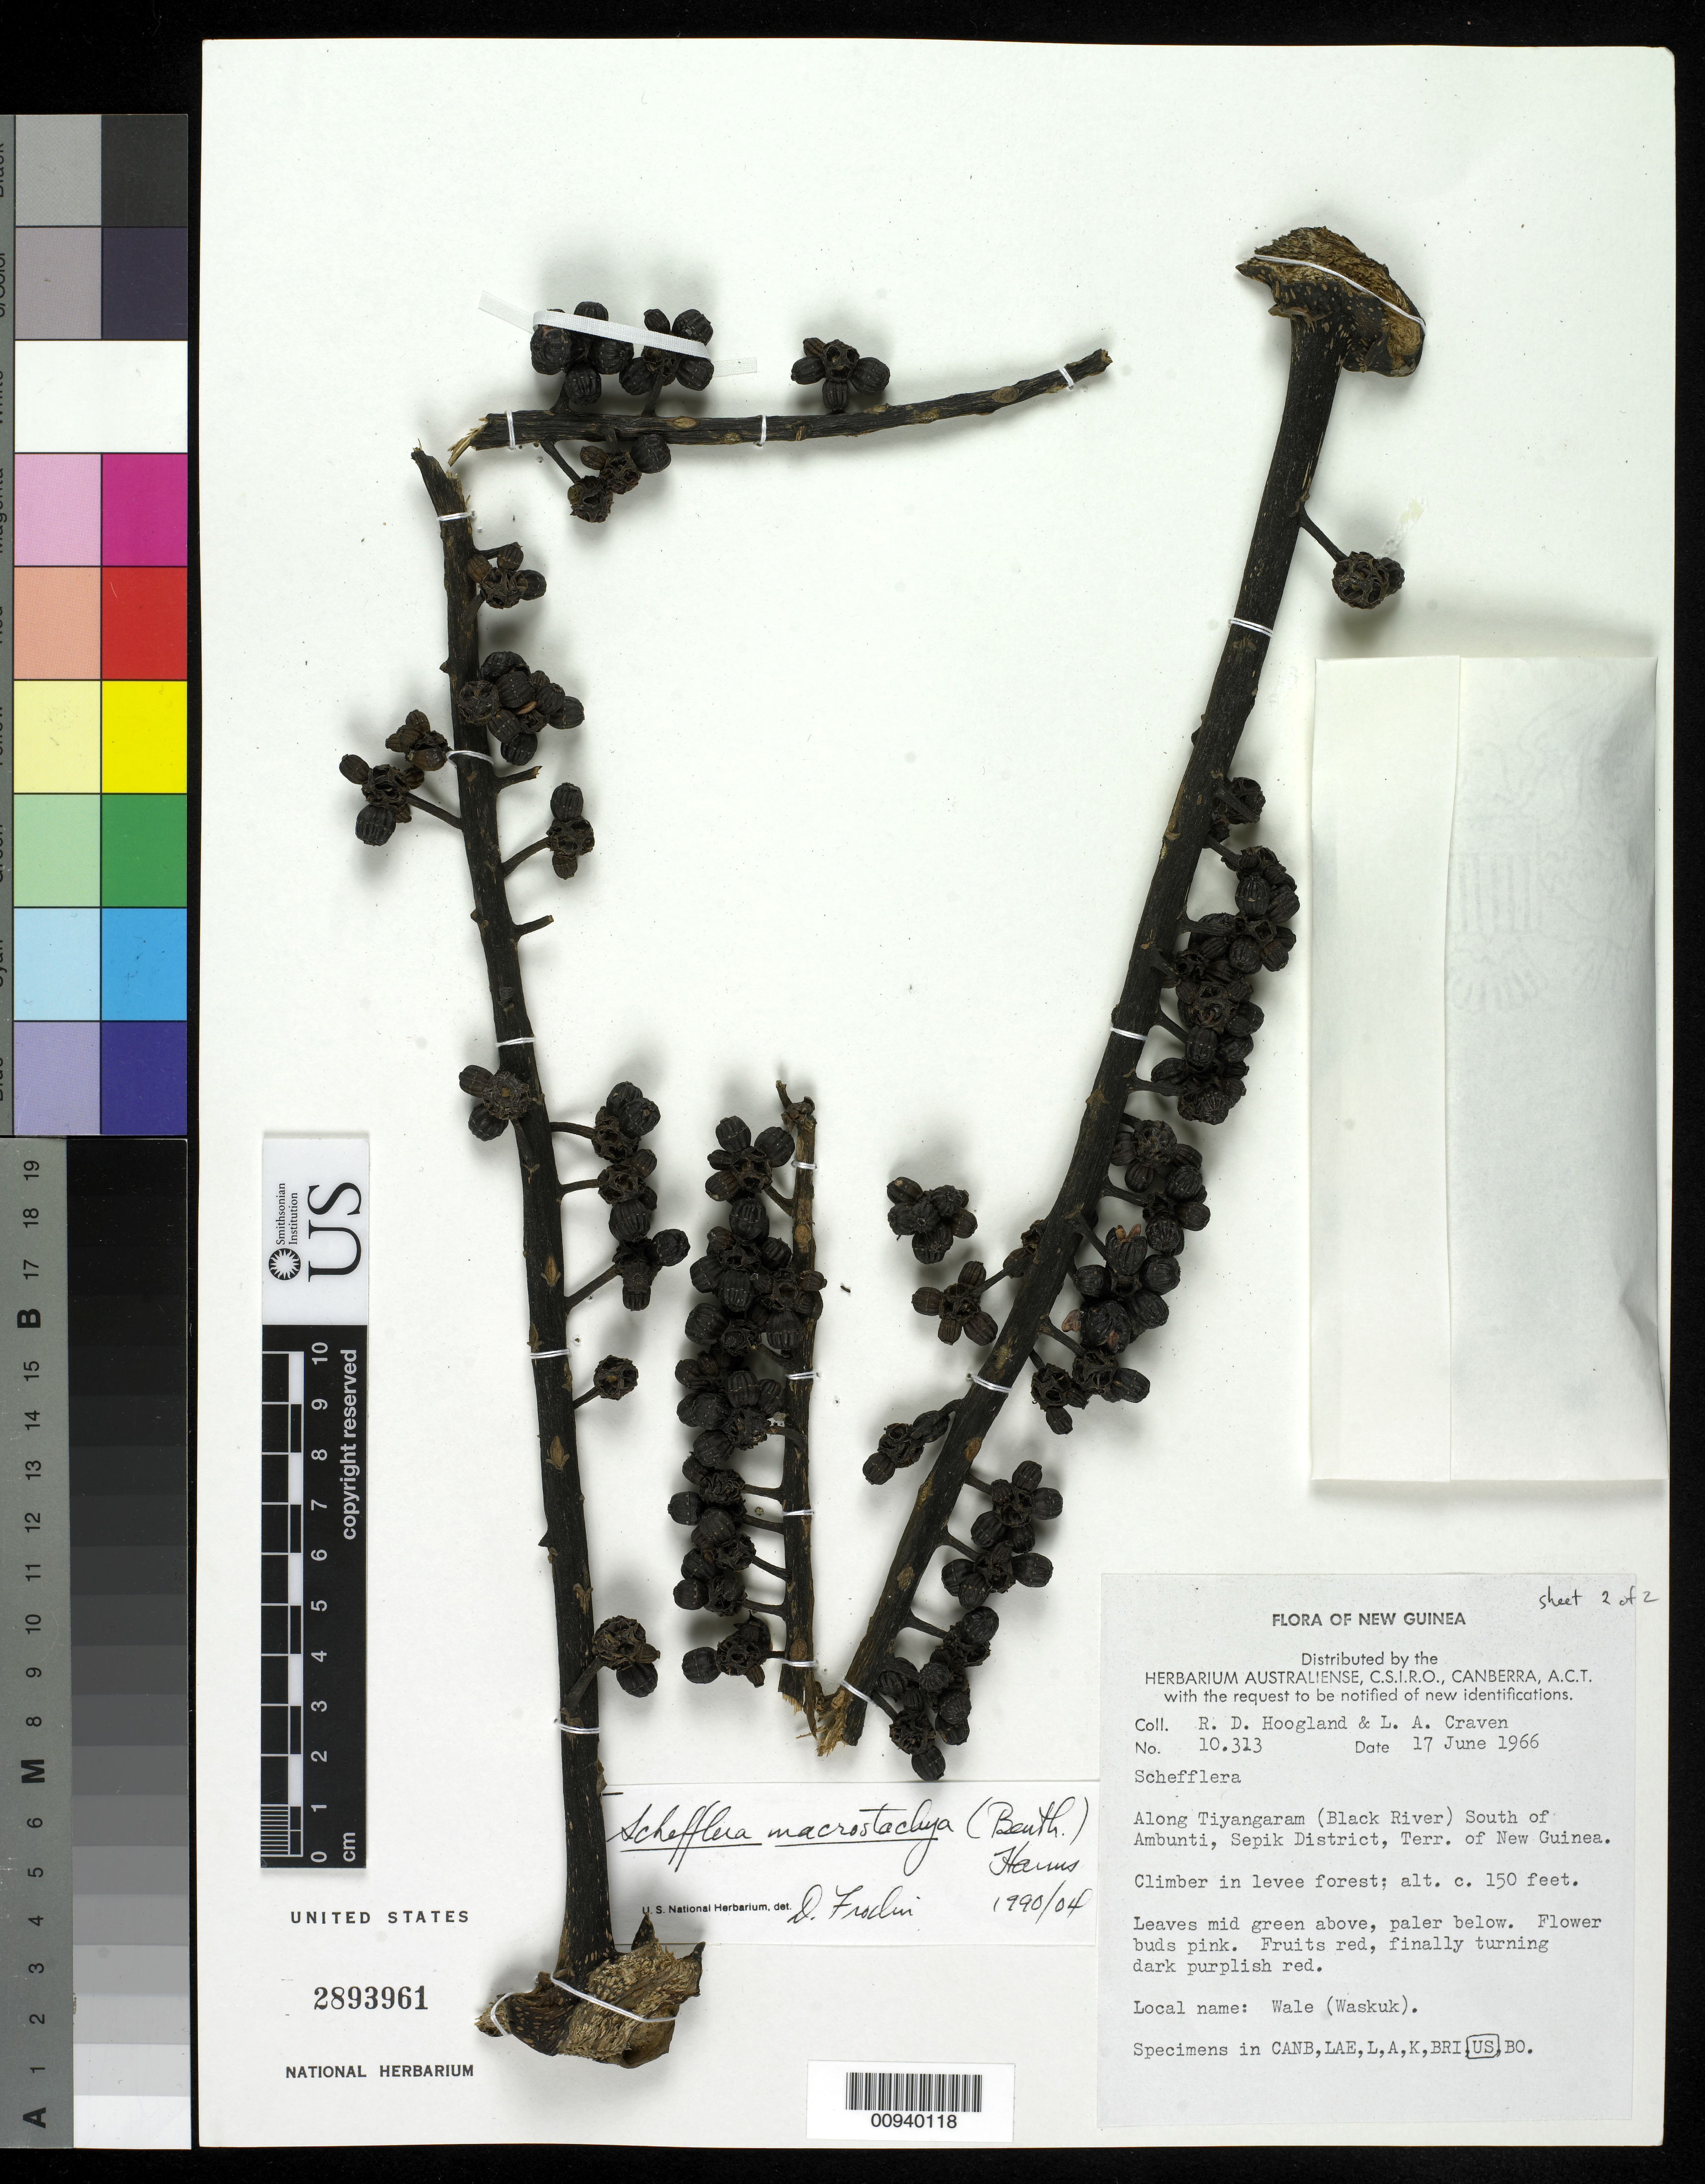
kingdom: Plantae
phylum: Tracheophyta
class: Magnoliopsida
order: Apiales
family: Araliaceae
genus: Heptapleurum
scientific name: Heptapleurum macrostachyum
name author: (Benth.) Scheff.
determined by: Wagner, W. L., (BOT), Smithsonian Institution - National Museum of Natural History (UNITED STATES)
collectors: R. D. Hoogland & L. A. Craven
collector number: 10313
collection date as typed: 17 Jun 1966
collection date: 1966-06-17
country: Papua New Guinea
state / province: East Sepik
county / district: Ambunti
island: New Guinea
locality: Along Tiyangaram (Black River) S of Ambunti.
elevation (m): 46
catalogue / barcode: US 2893961